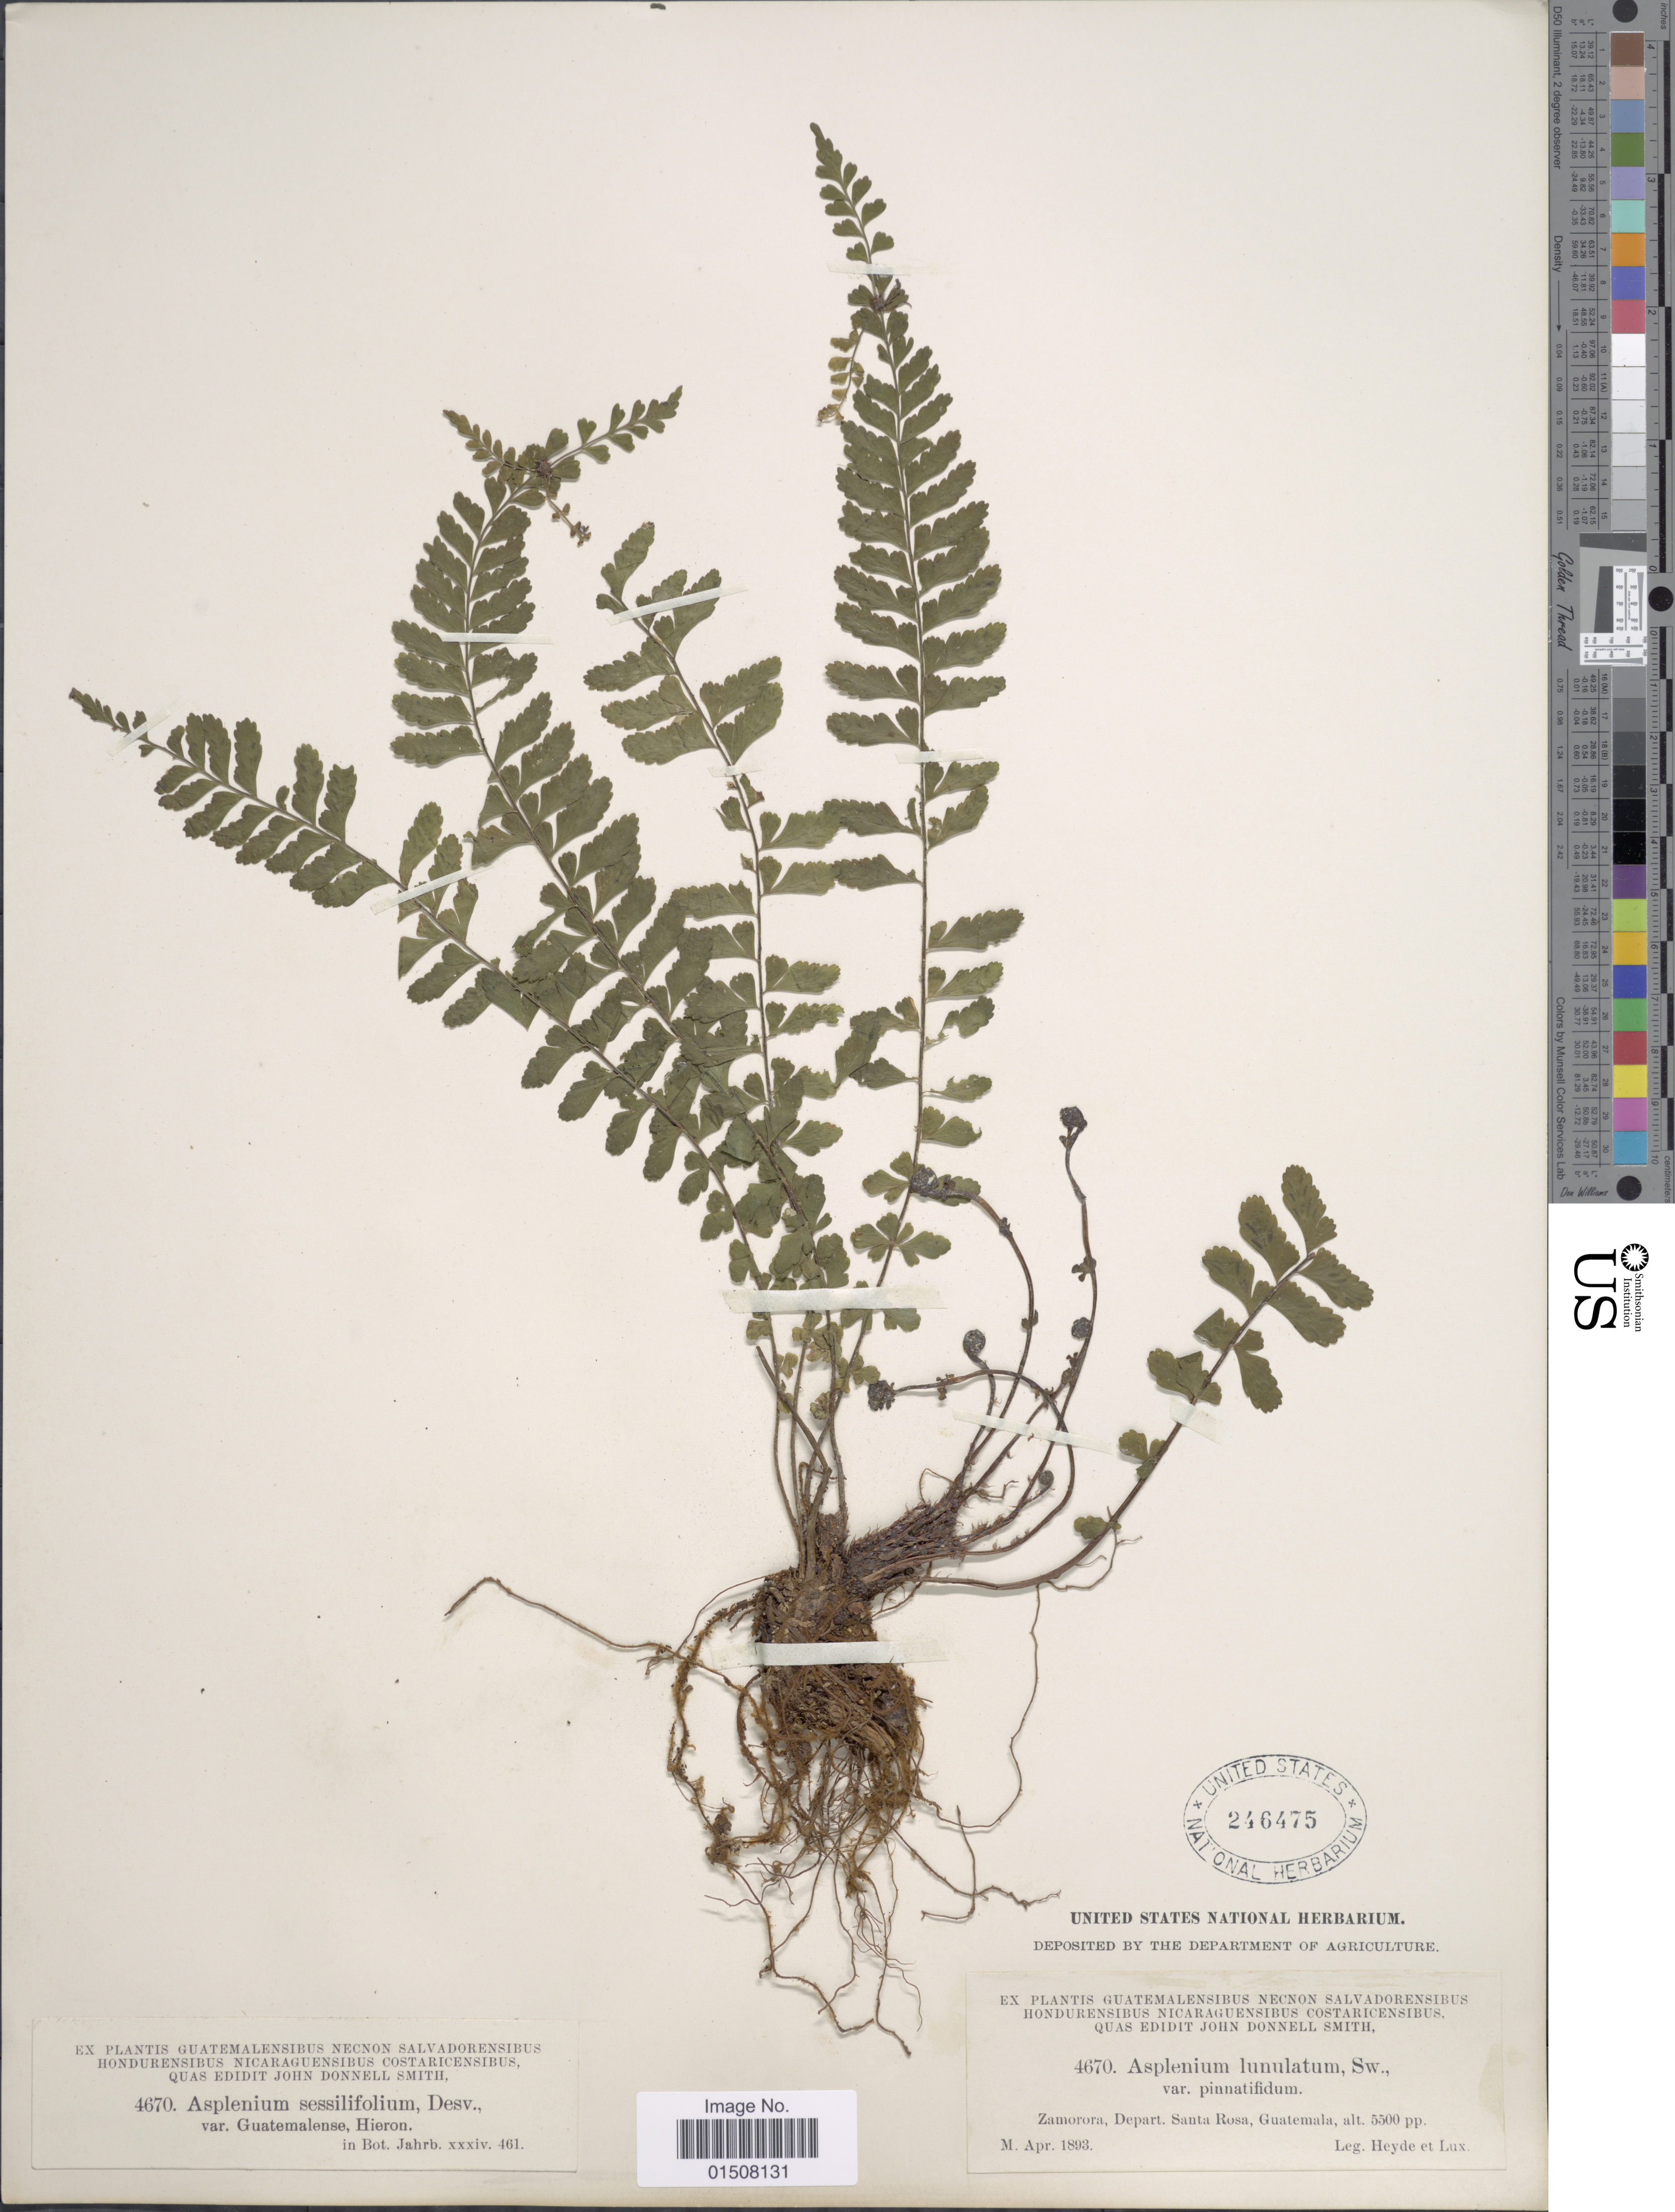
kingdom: Plantae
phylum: Tracheophyta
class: Polypodiopsida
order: Polypodiales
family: Aspleniaceae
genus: Asplenium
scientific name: Asplenium sessilifolium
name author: Desv.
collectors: Heyde & Lux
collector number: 4670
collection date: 1893-04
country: Guatemala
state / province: Santa Rosa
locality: Zamorora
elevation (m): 1676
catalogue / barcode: US 246475